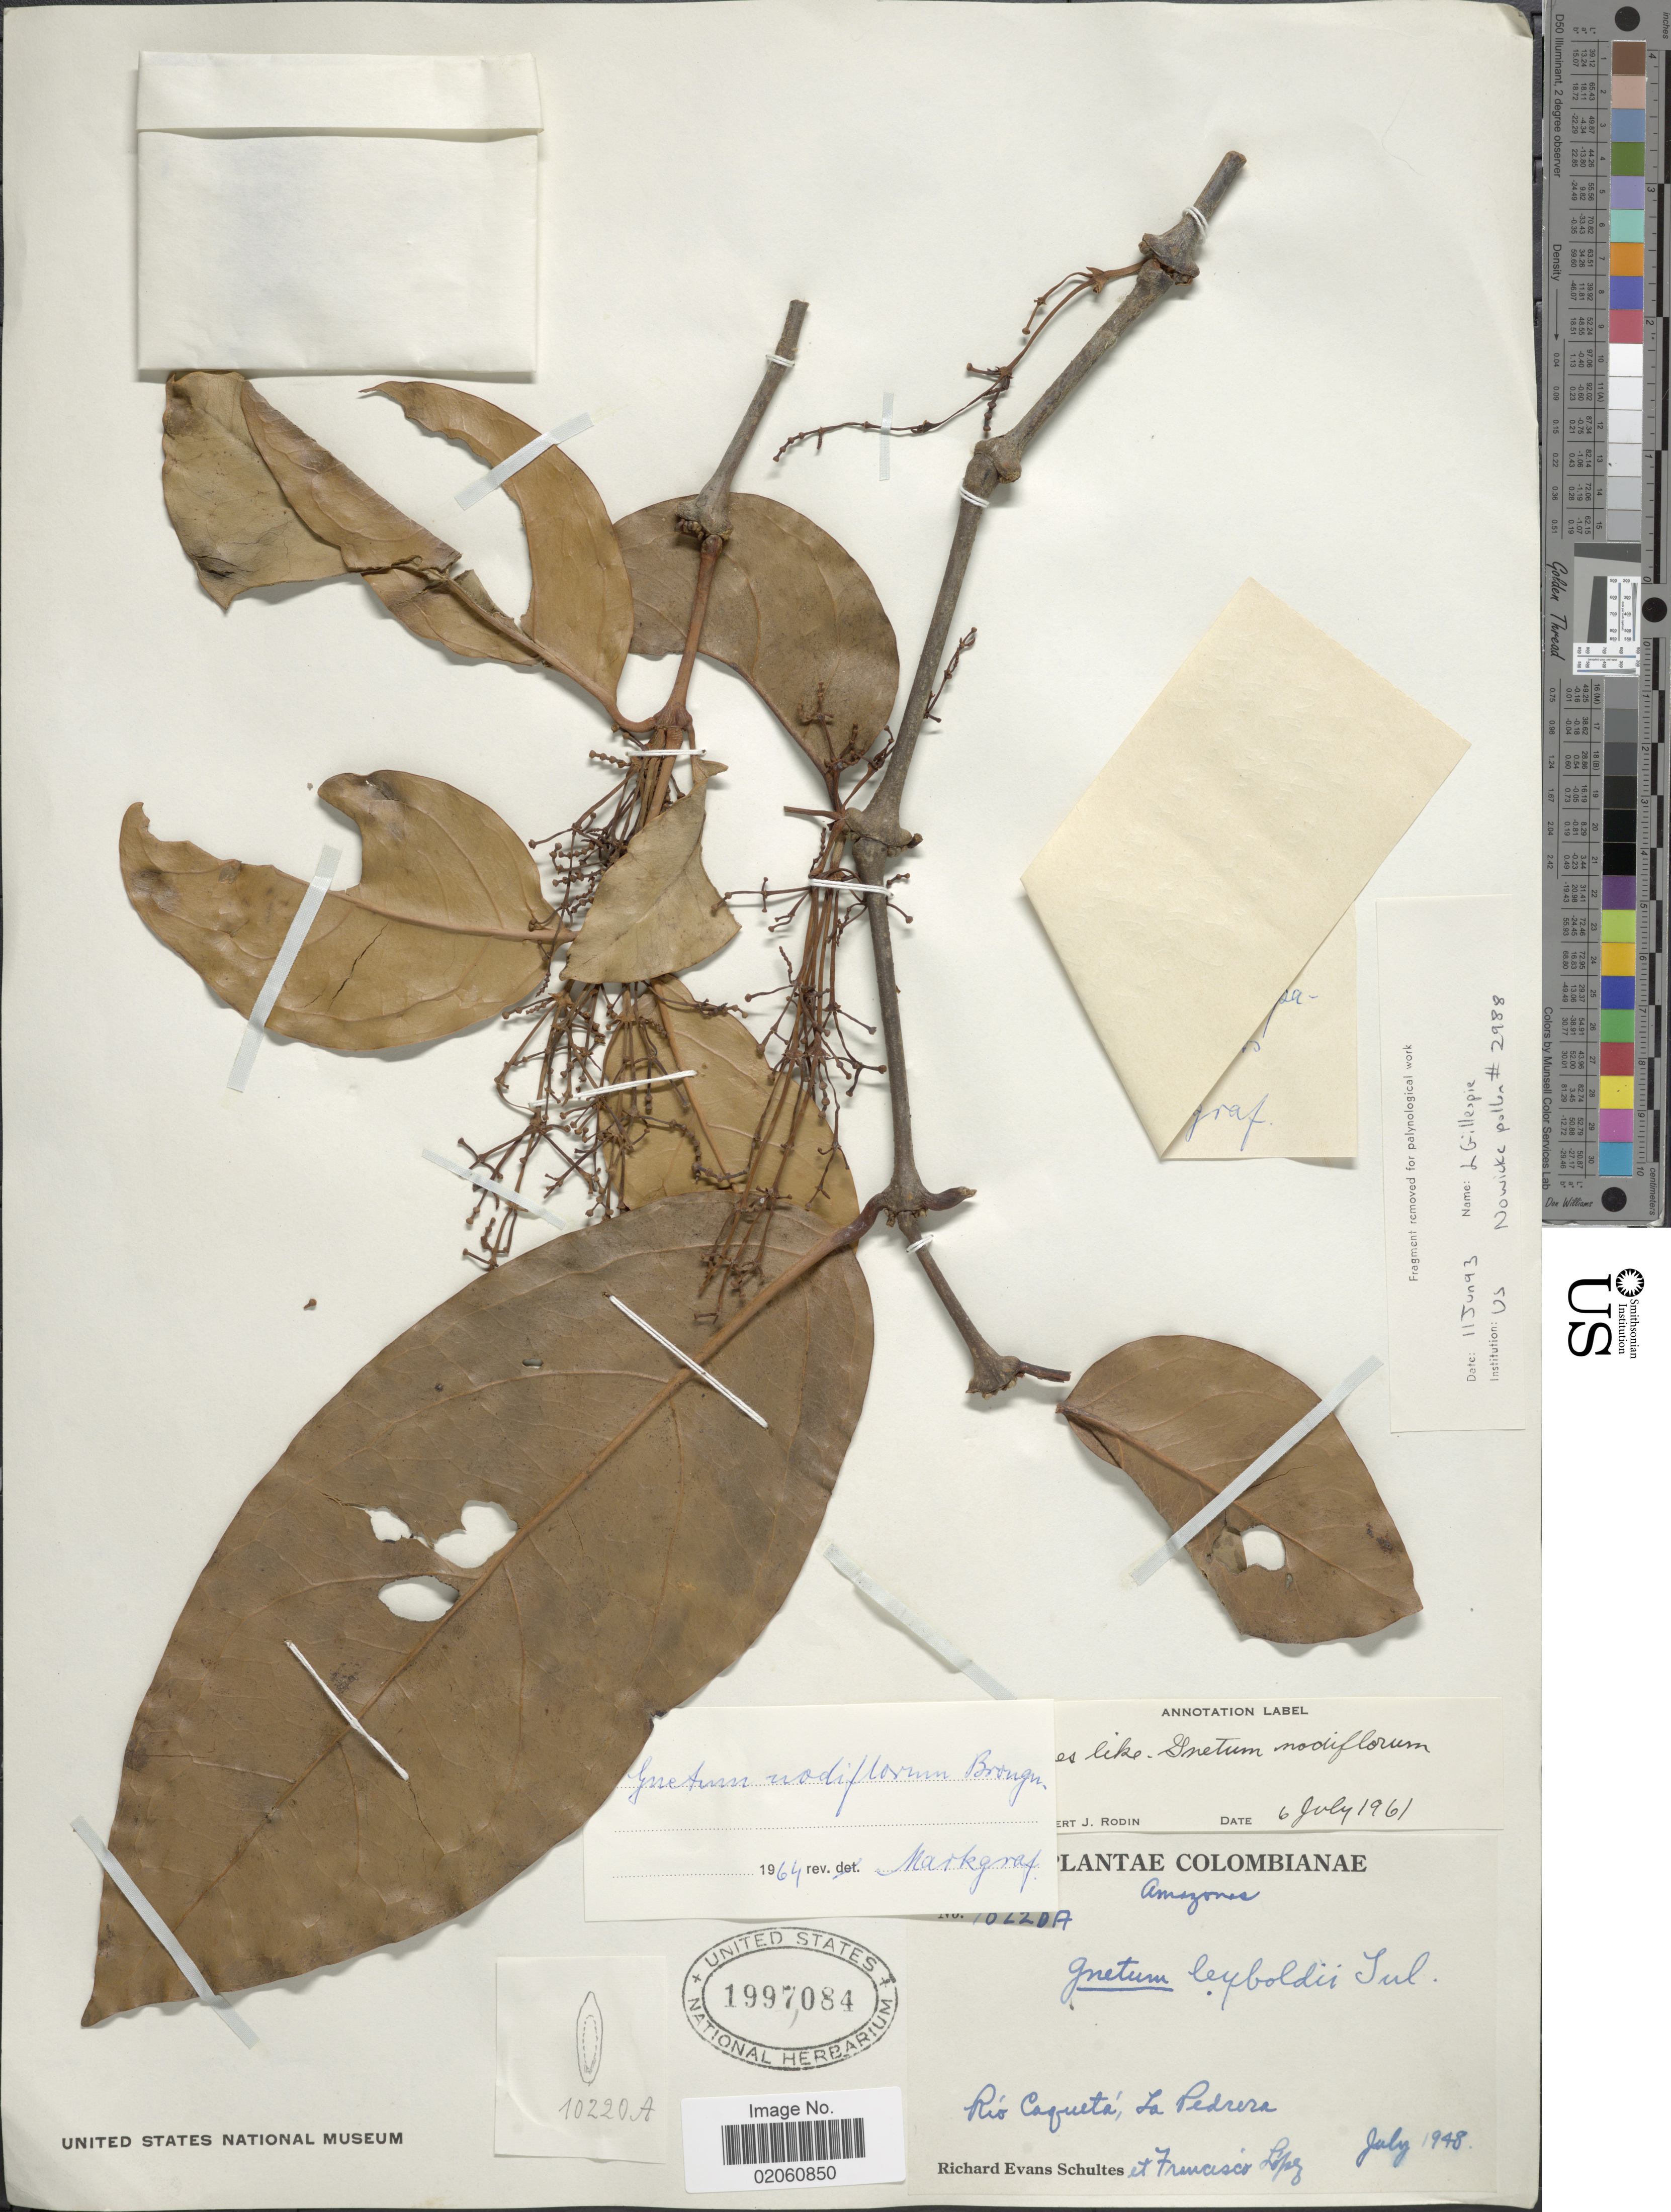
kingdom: Plantae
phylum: Tracheophyta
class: Gnetopsida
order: Gnetales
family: Gnetaceae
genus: Gnetum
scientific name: Gnetum nodiflorum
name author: Brongn.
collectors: R. E. Schultes & F. Lopéz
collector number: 10226A*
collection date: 1948-07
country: Colombia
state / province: Amazônas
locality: Río Caqueta, La Pedrera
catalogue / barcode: US 1997084